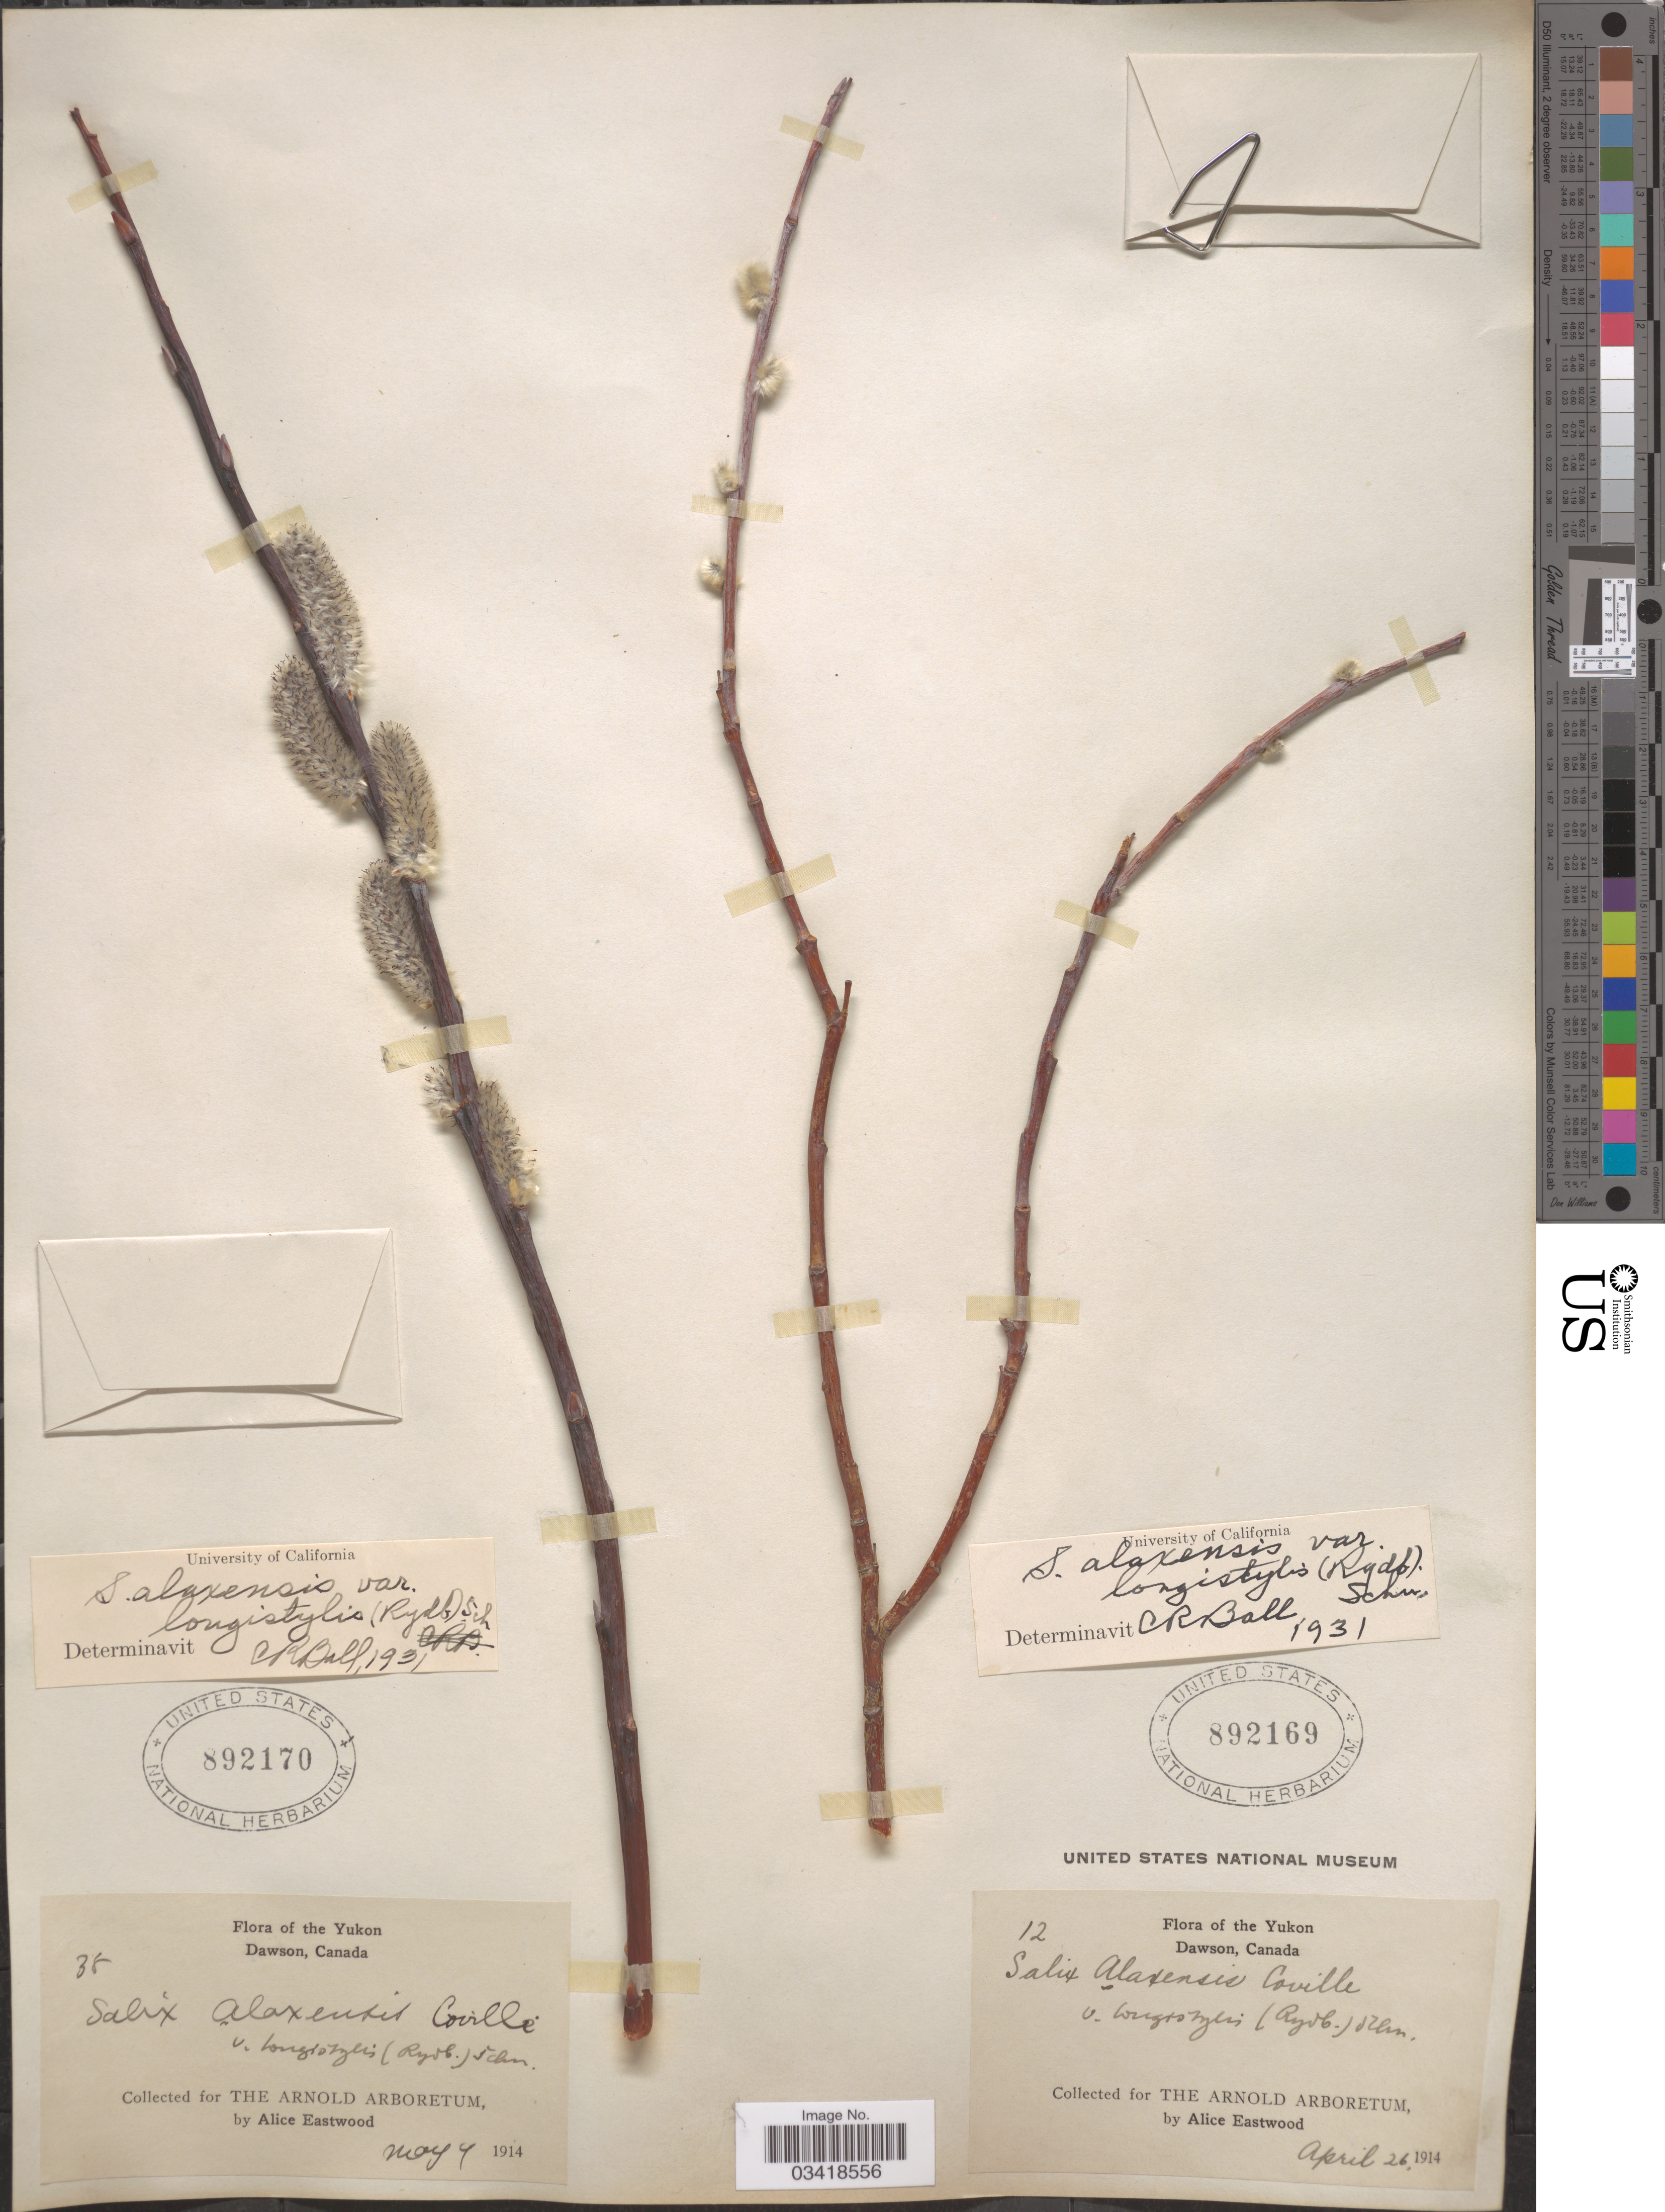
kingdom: Plantae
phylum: Tracheophyta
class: Magnoliopsida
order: Malpighiales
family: Salicaceae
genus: Salix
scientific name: Salix alaxensis var. longistylis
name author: (Rydb.) C.K. Schneid.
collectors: A. Eastwood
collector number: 38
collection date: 1914-05-07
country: Canada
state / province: Yukon Territory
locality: The Yukon. Dawson.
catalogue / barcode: US 892170